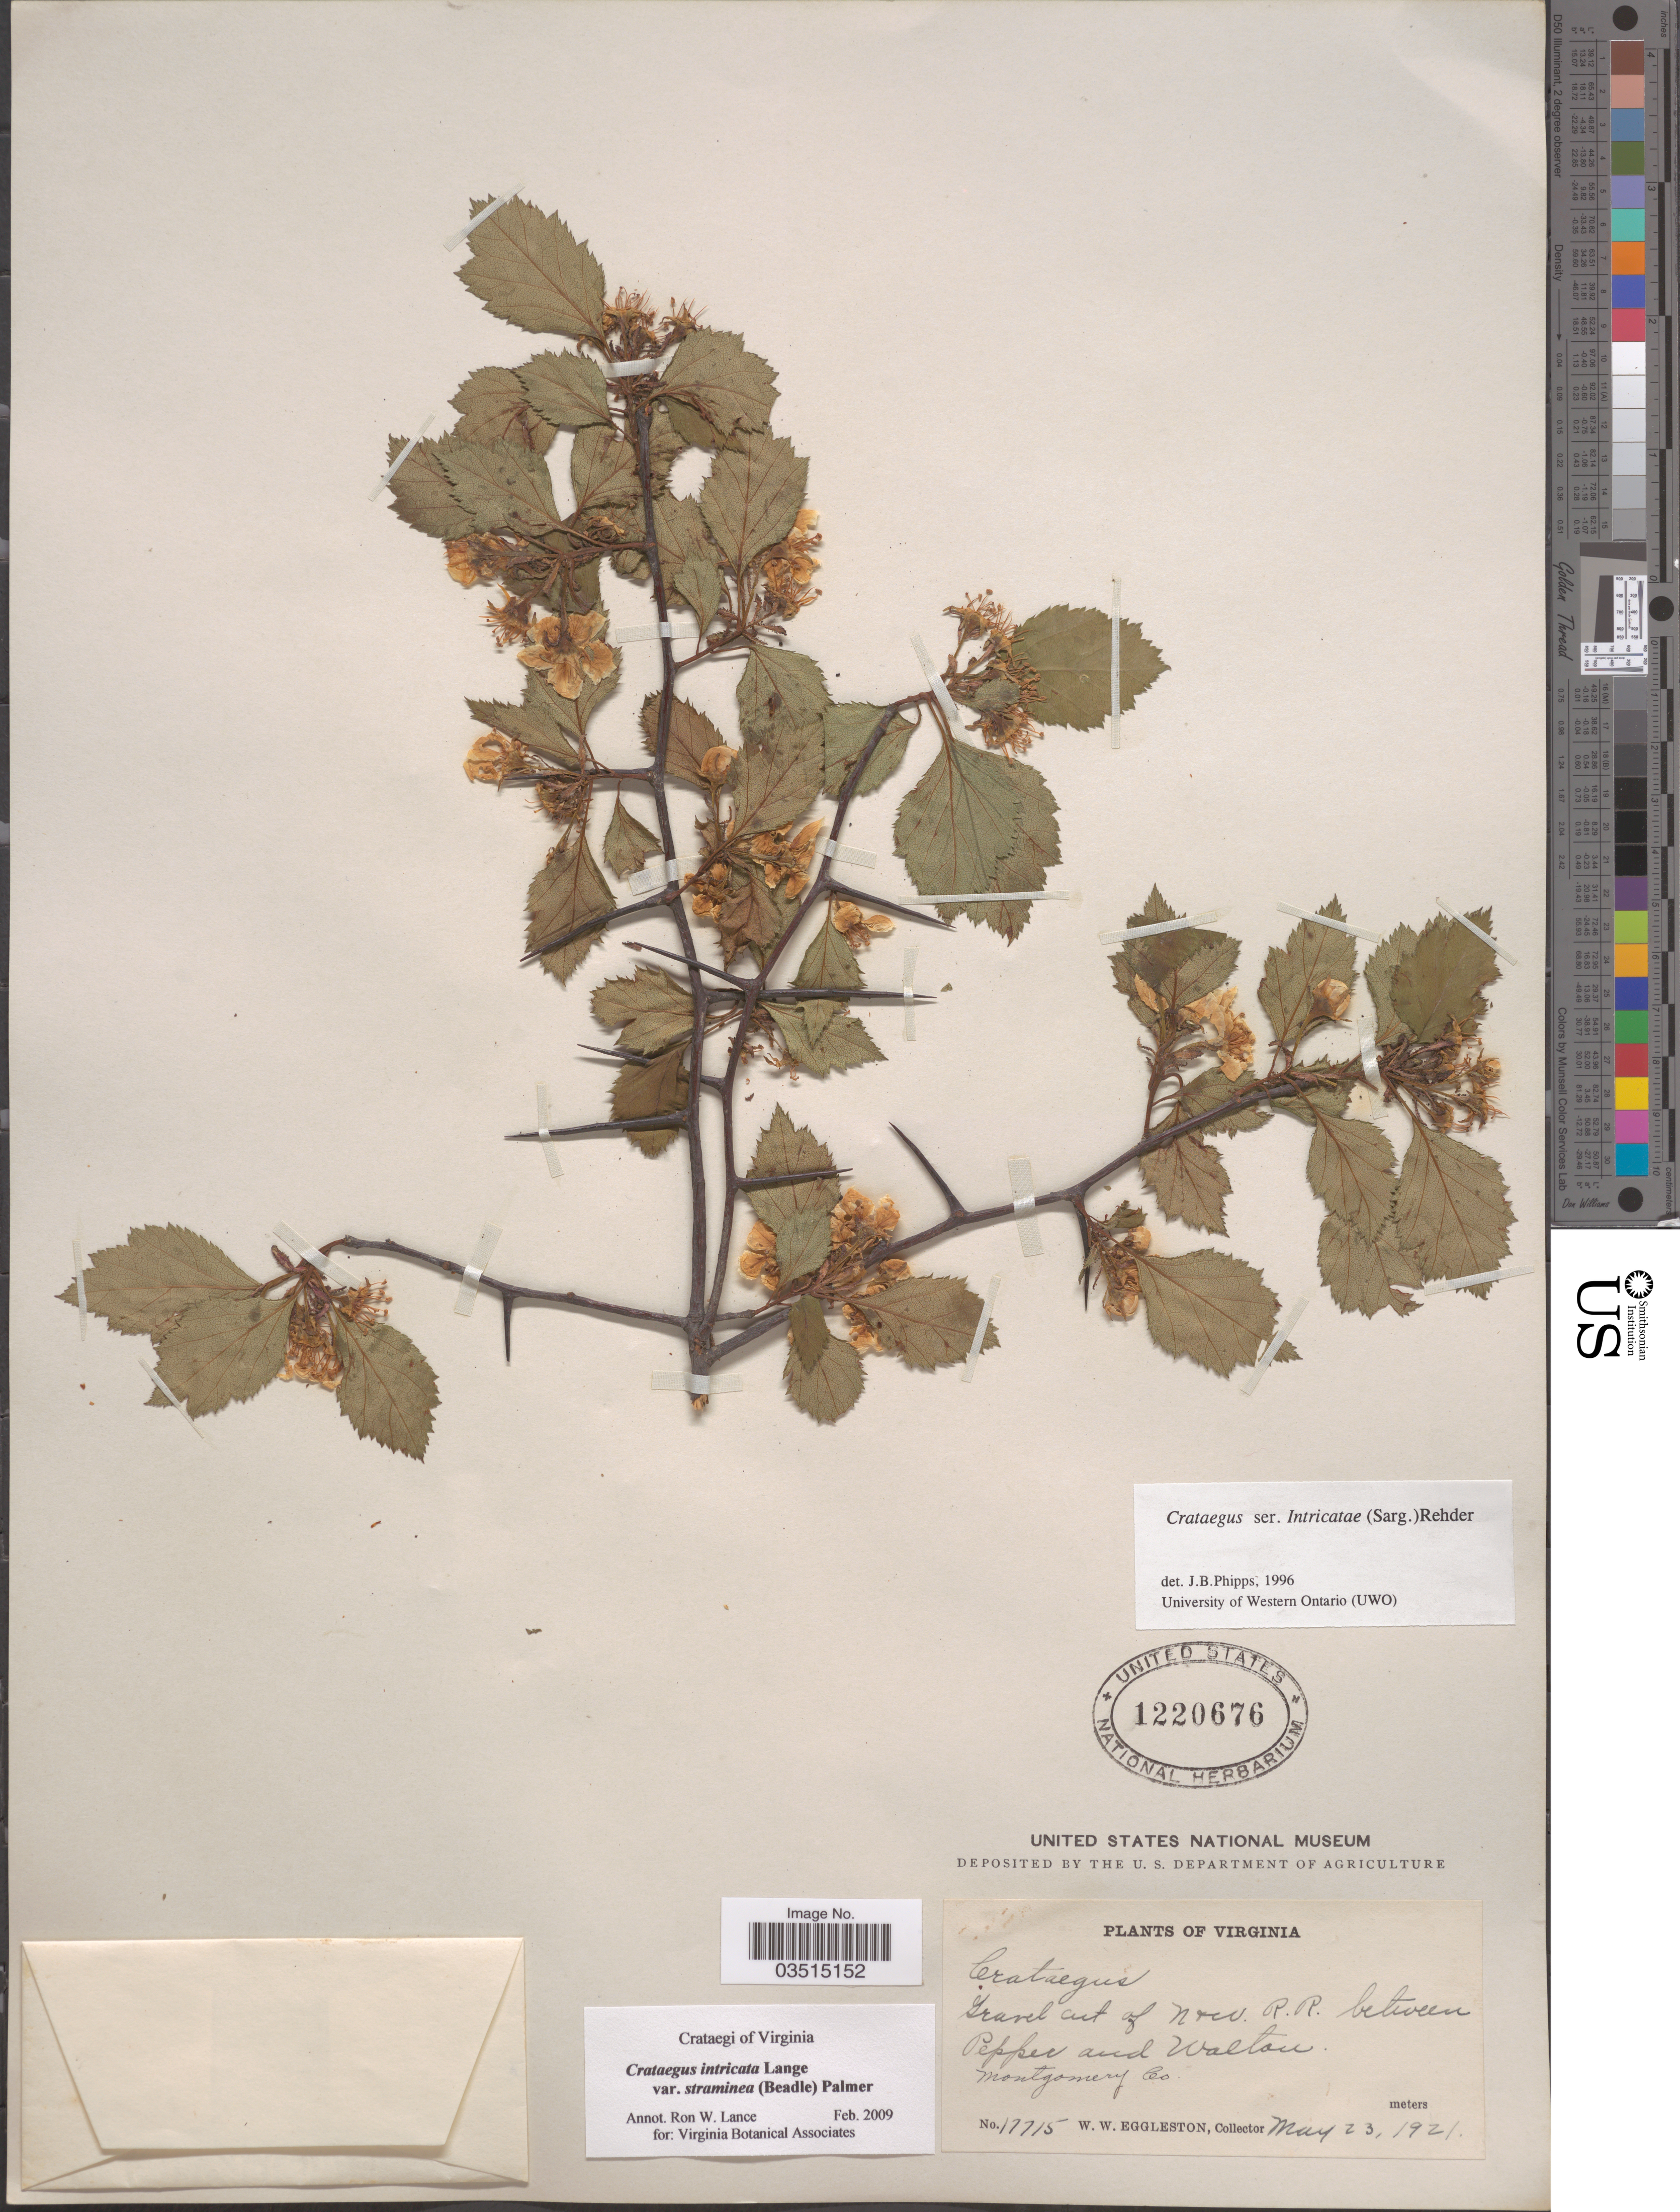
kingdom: Plantae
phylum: Tracheophyta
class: Magnoliopsida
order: Rosales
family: Rosaceae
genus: Crataegus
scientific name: Crataegus intricata var. straminea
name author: (Beadle) E.J. Palmer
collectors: W. W. Eggleston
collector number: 17715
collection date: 1921-05-23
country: United States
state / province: Virginia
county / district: Montgomery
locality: Gravel cut of N. & W. R.R. between Pepper and Walton. Montgomery Co.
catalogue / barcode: US 1220676